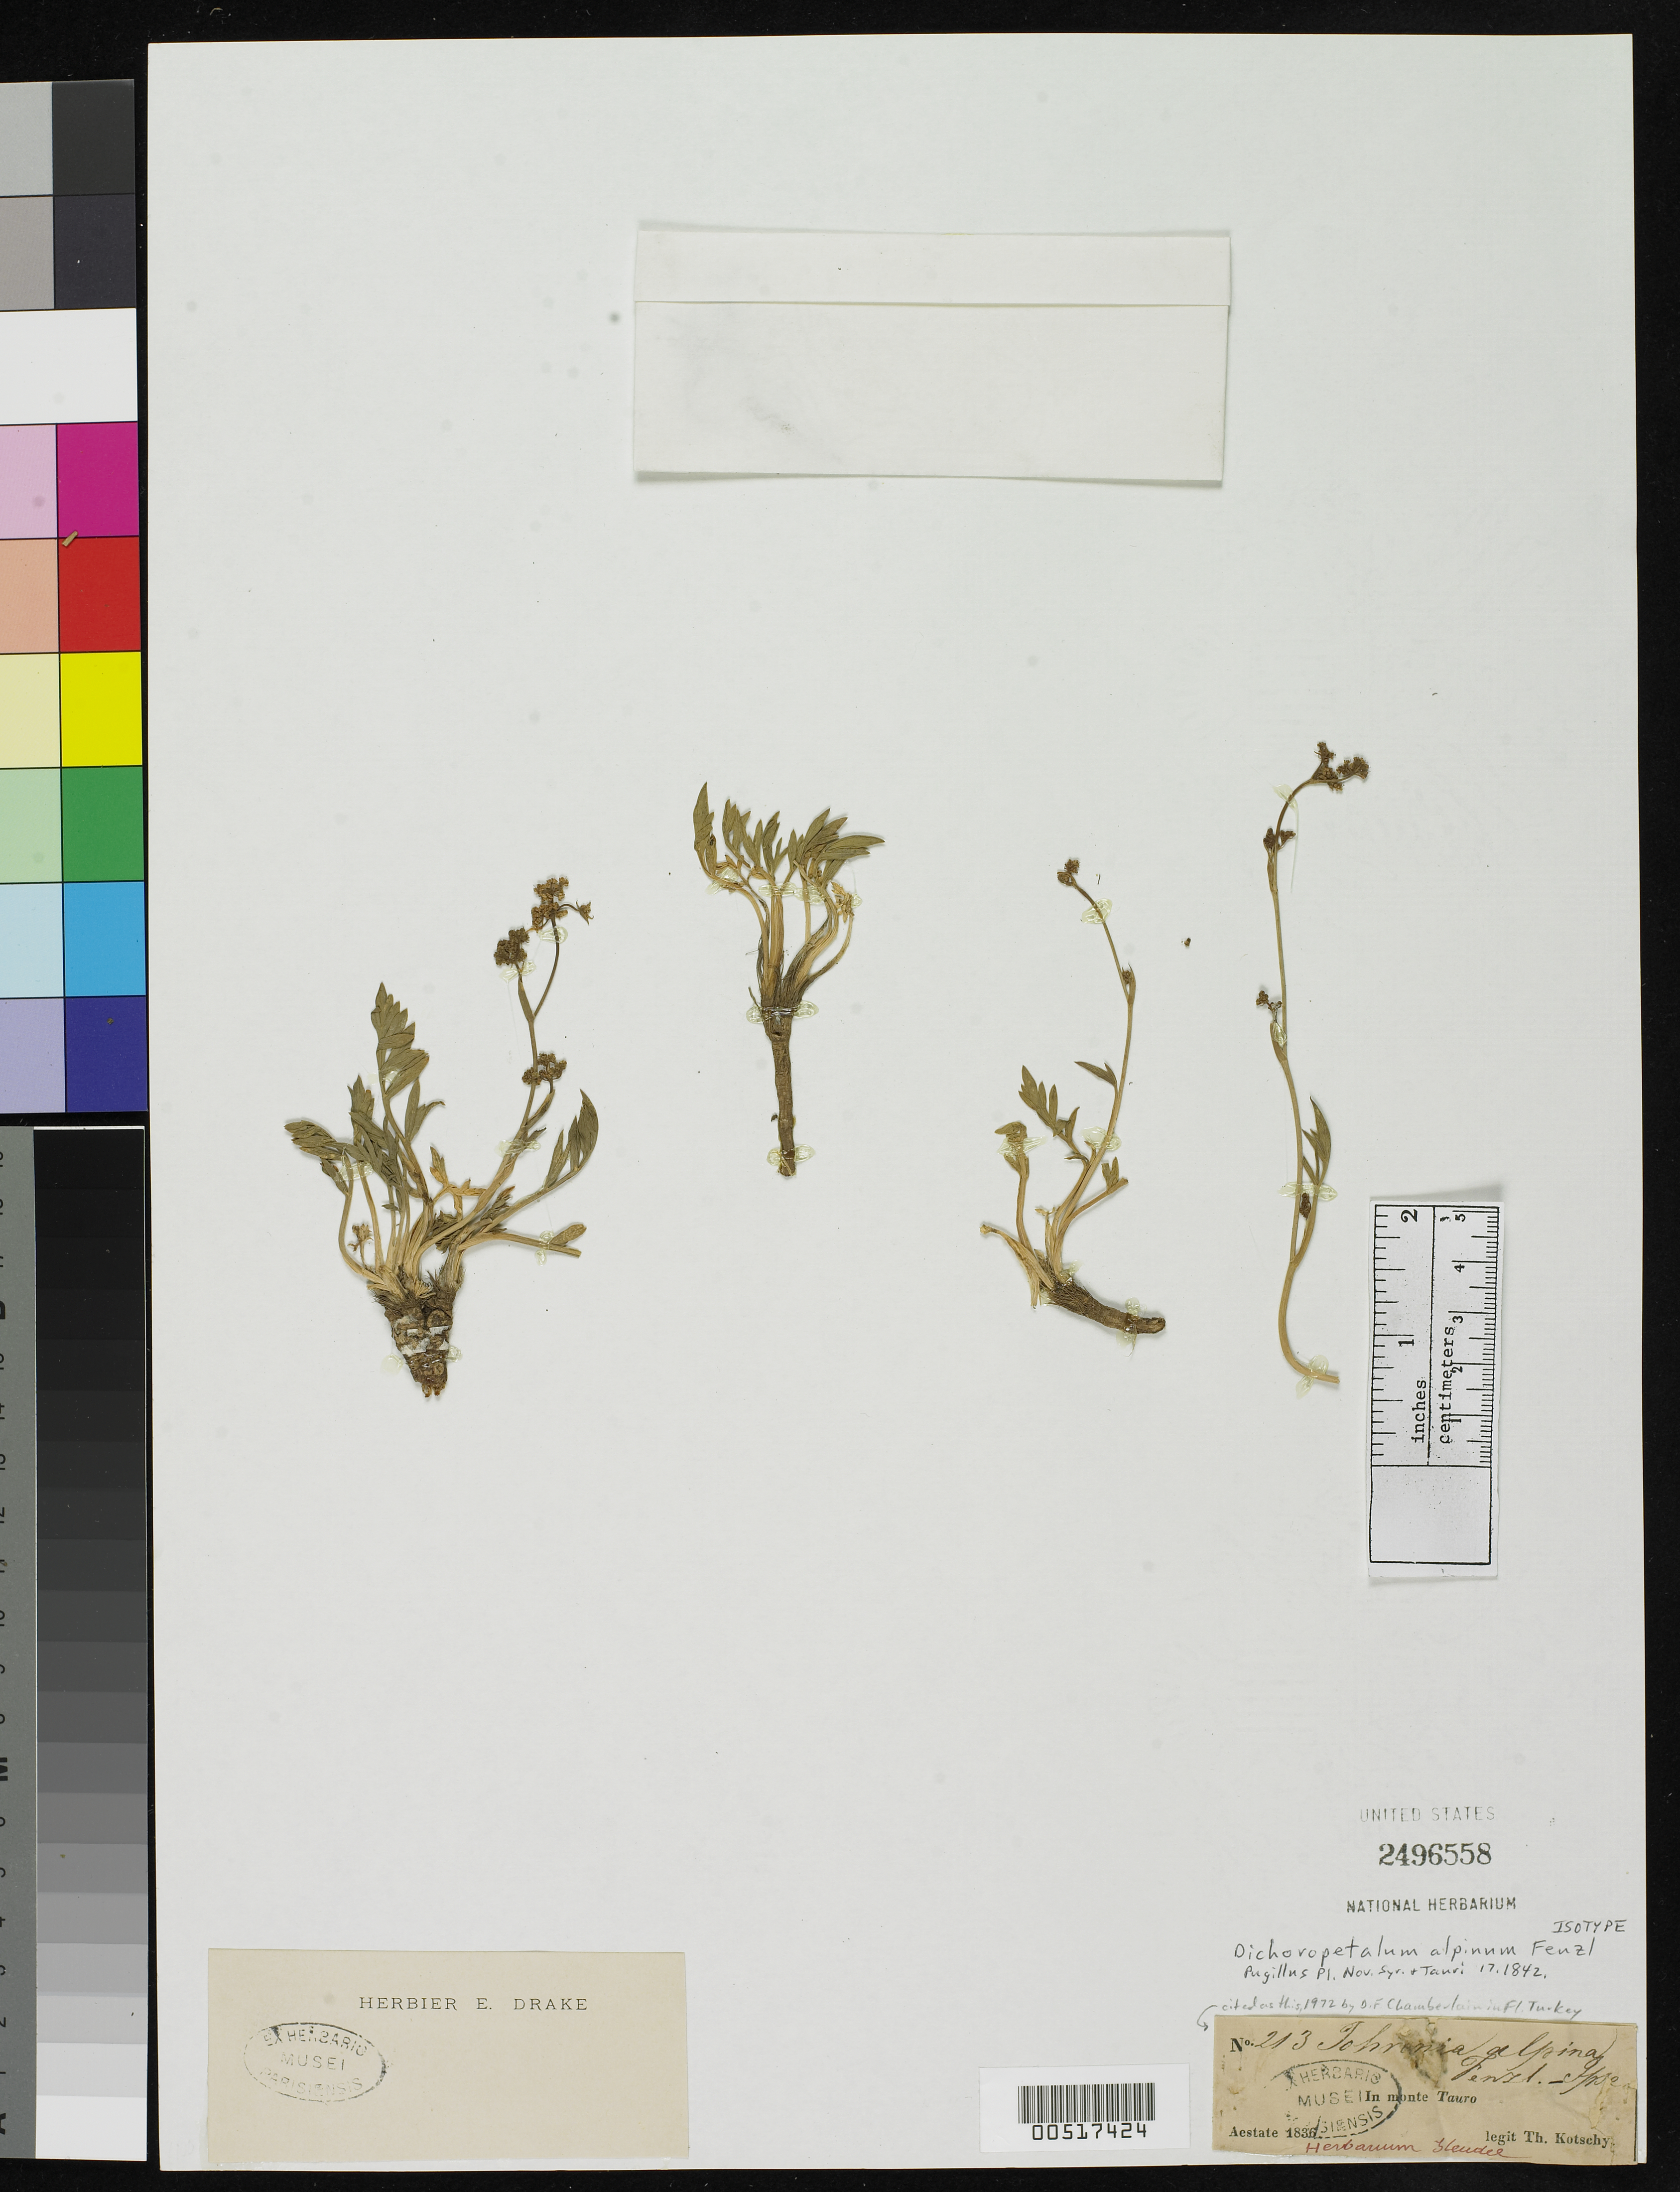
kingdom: Plantae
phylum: Tracheophyta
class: Magnoliopsida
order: Apiales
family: Apiaceae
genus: Dichoropetalum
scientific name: Dichoropetalum alpinum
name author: Fenzl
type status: Isotype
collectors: K. G. Kotschy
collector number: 213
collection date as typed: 1836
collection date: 1836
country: Turkey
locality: In Monte Tauro.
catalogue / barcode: US 2496558